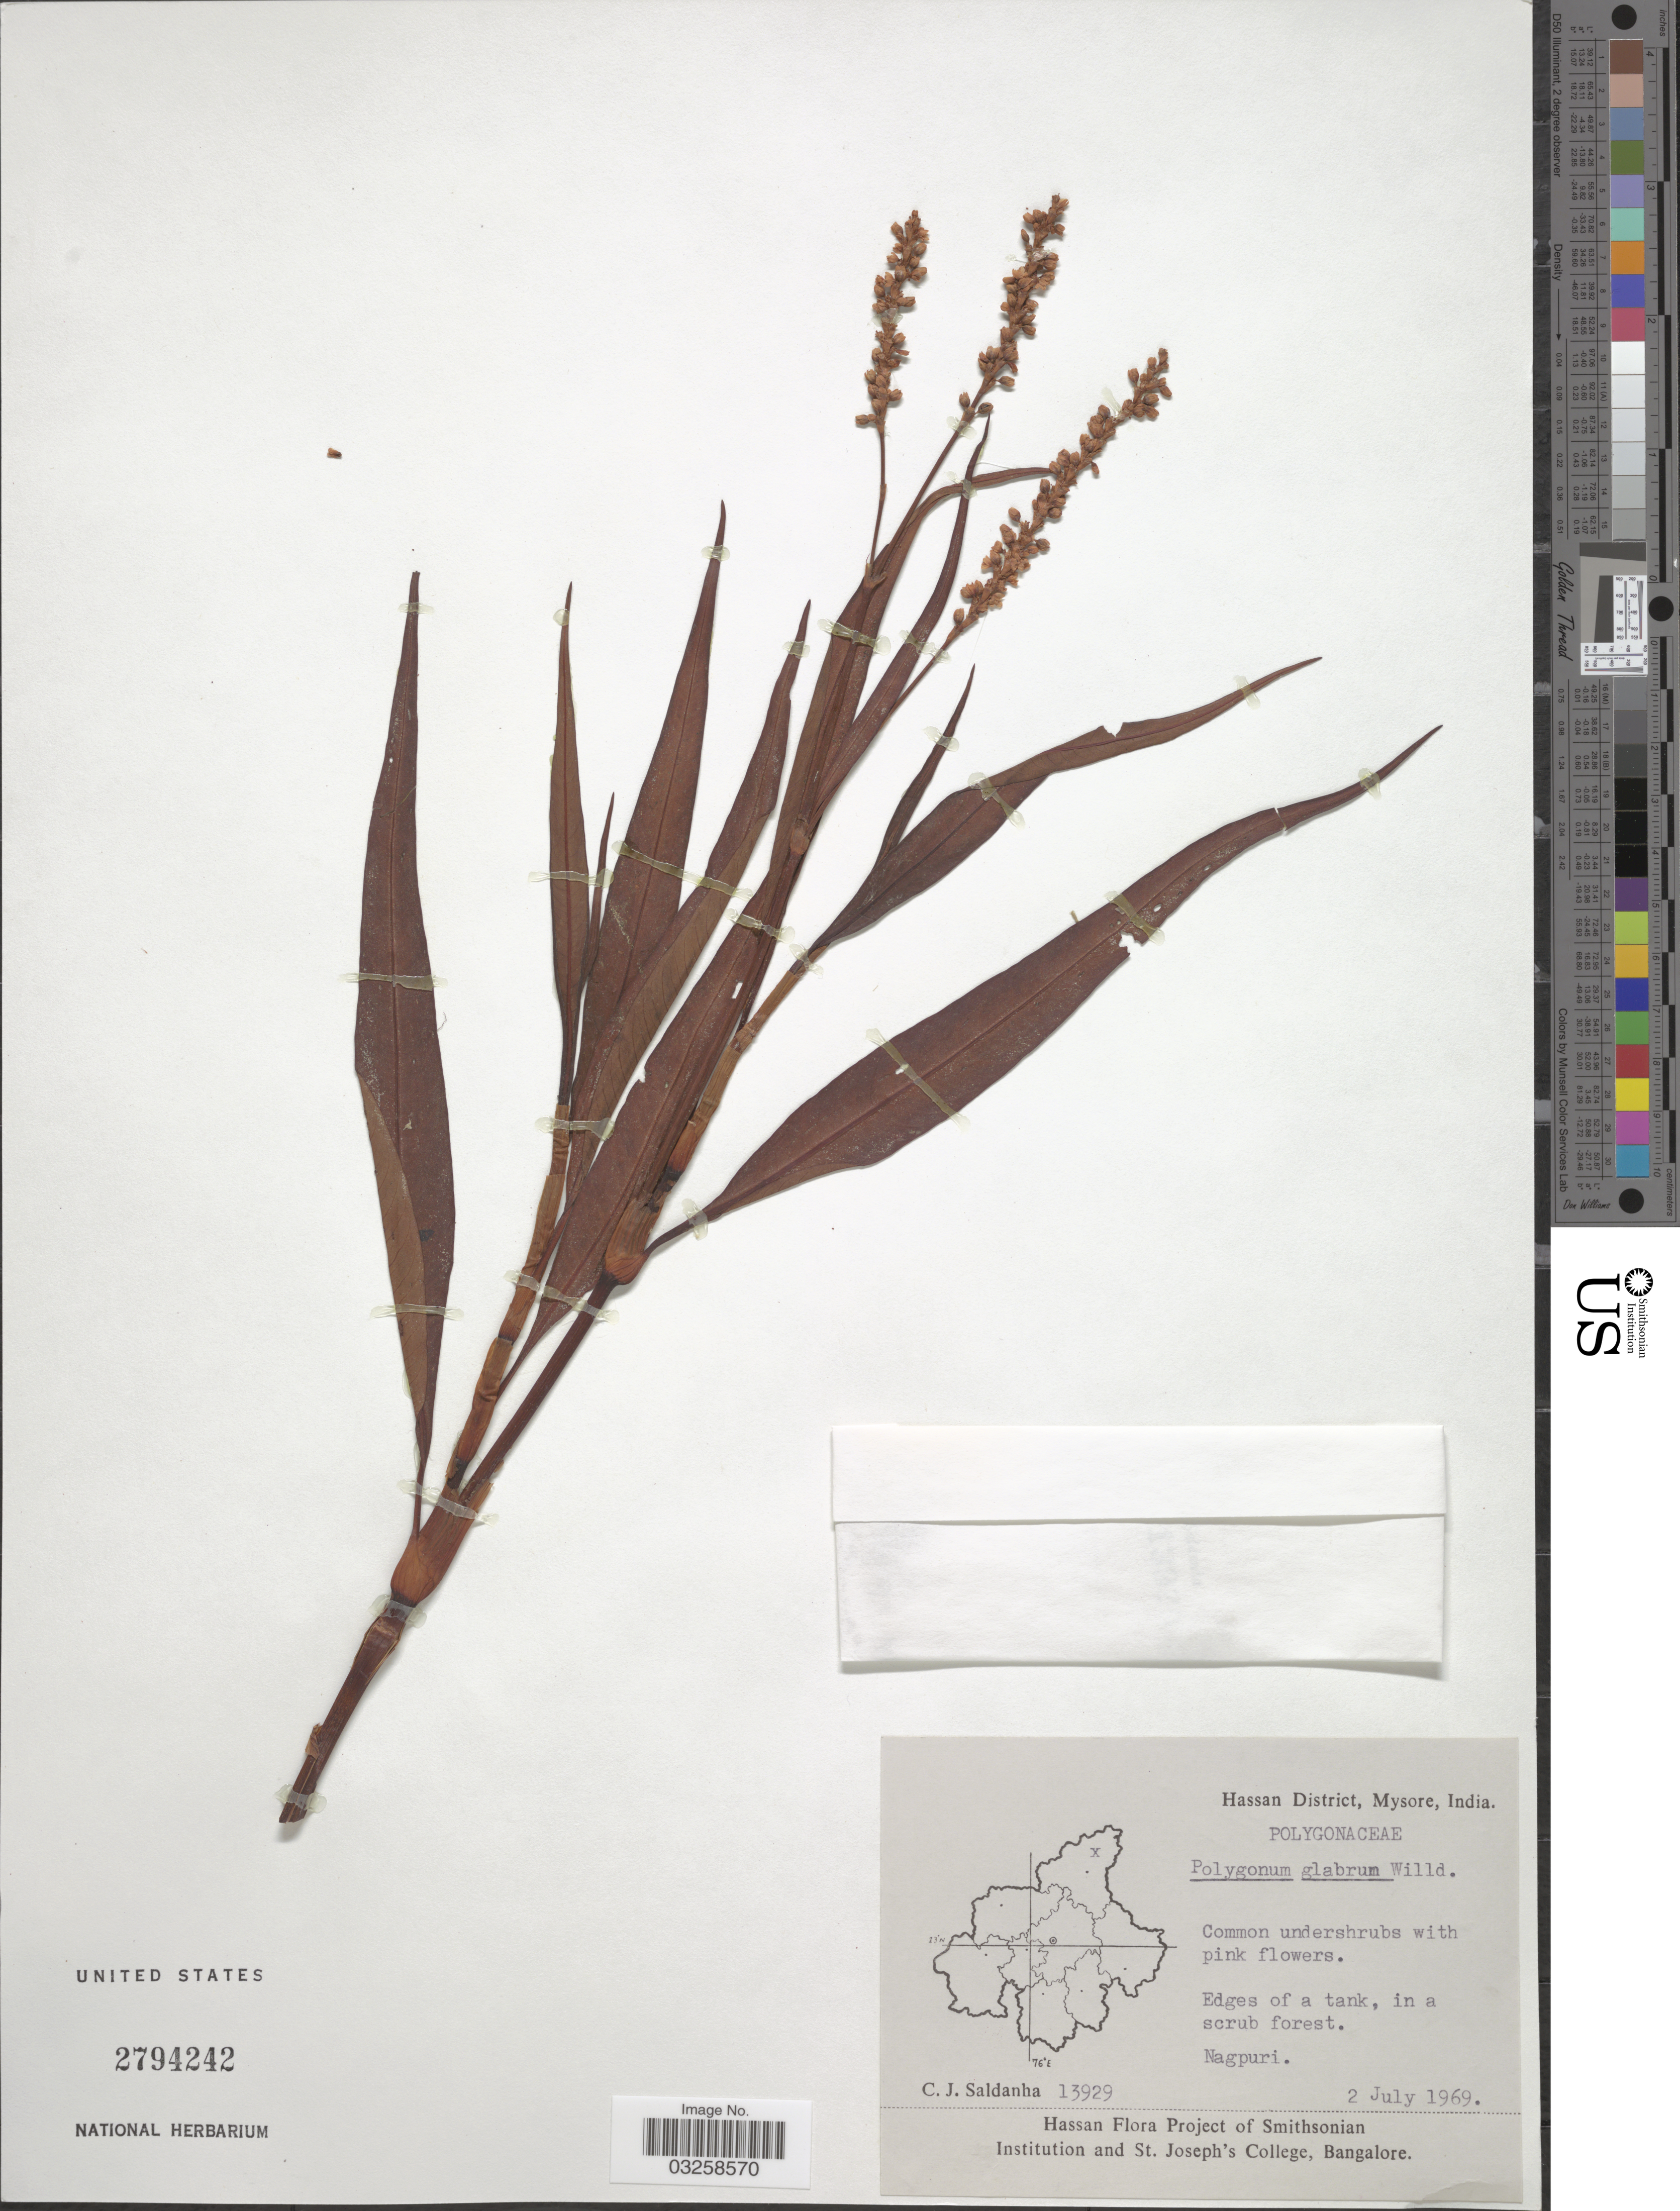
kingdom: Plantae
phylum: Tracheophyta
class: Magnoliopsida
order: Caryophyllales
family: Polygonaceae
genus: Persicaria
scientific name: Persicaria glabra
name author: (Willd.) M. Gómez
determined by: U.S. National Herbarium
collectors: C. J. Saldanha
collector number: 13929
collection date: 1969-07-02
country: India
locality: Hassan District, Mysore. Nagpuri.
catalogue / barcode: US 2794242